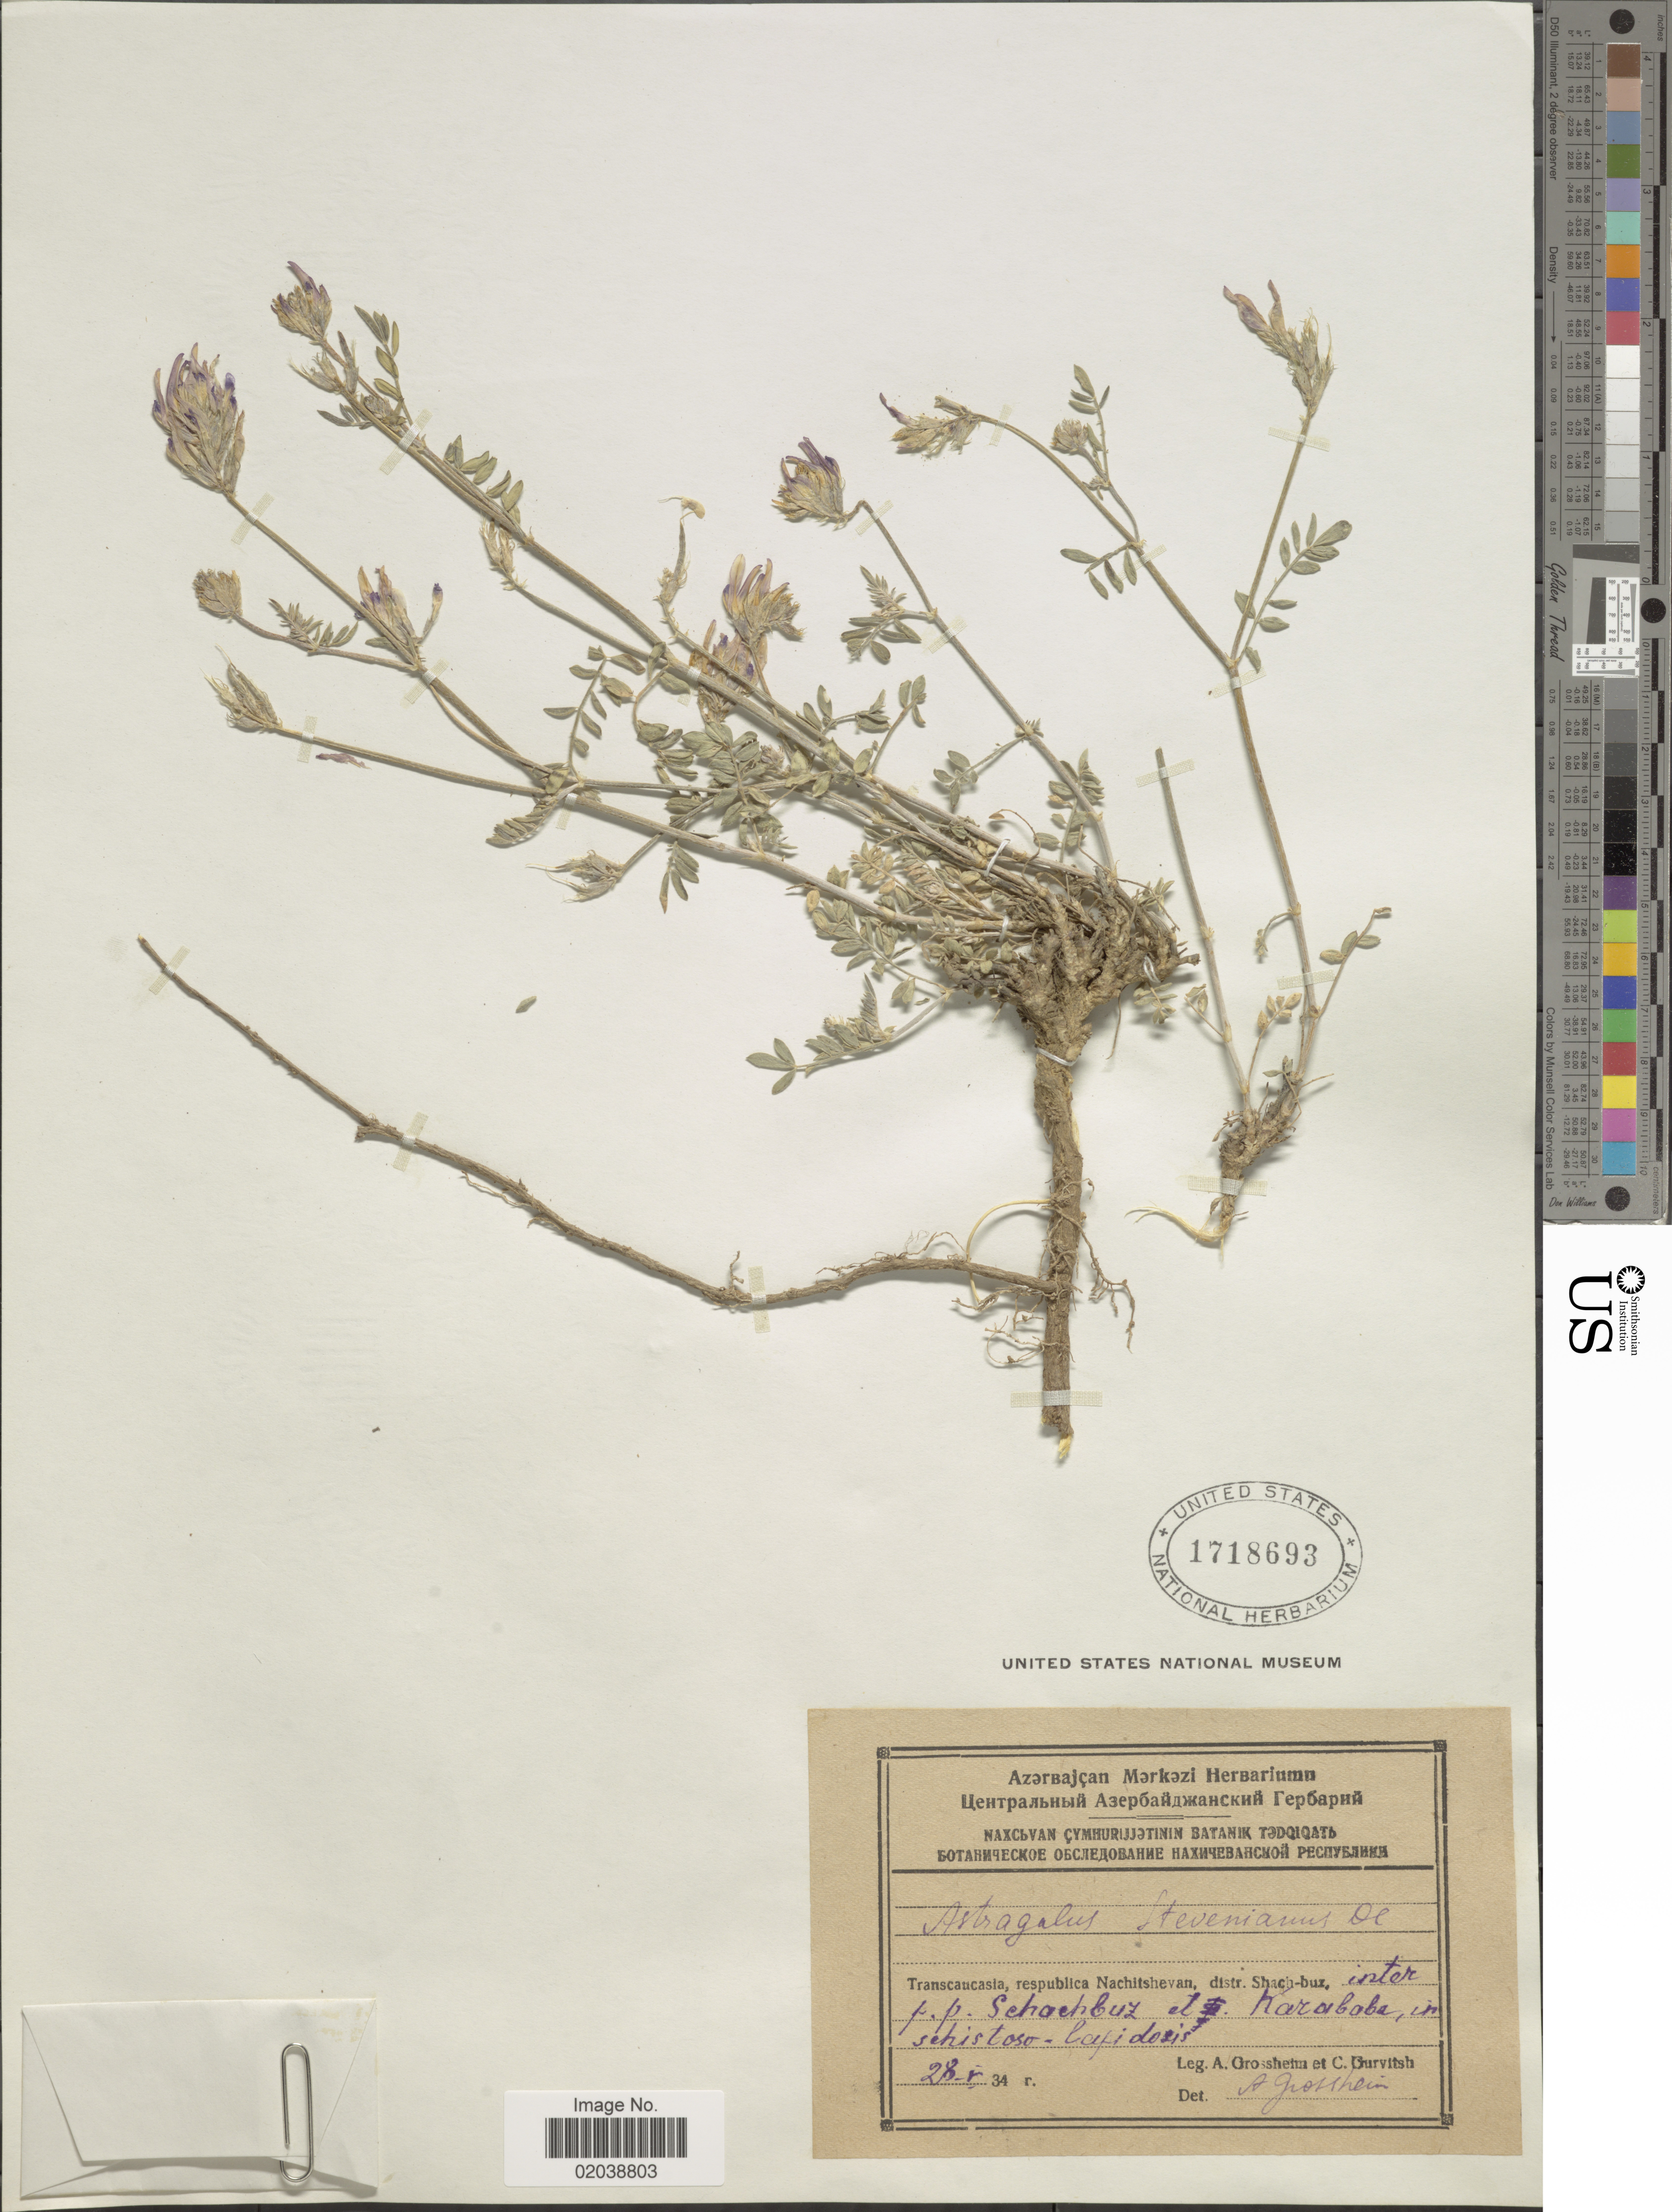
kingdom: Plantae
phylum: Tracheophyta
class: Magnoliopsida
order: Fabales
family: Fabaceae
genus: Astragalus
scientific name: Astragalus stevenianus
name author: DC.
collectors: A. Grossheim & C. Gurvitsh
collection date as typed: Transcribed d/m/y: 28/5/34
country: Azerbaijan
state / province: Nakhchivan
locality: Transcaucasia, respublica Nachitshevan, dsitr Shach-bux, inter p.p,. Schacgbuz et Karababa, in schistoso - Cafidosis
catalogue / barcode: US 1718693